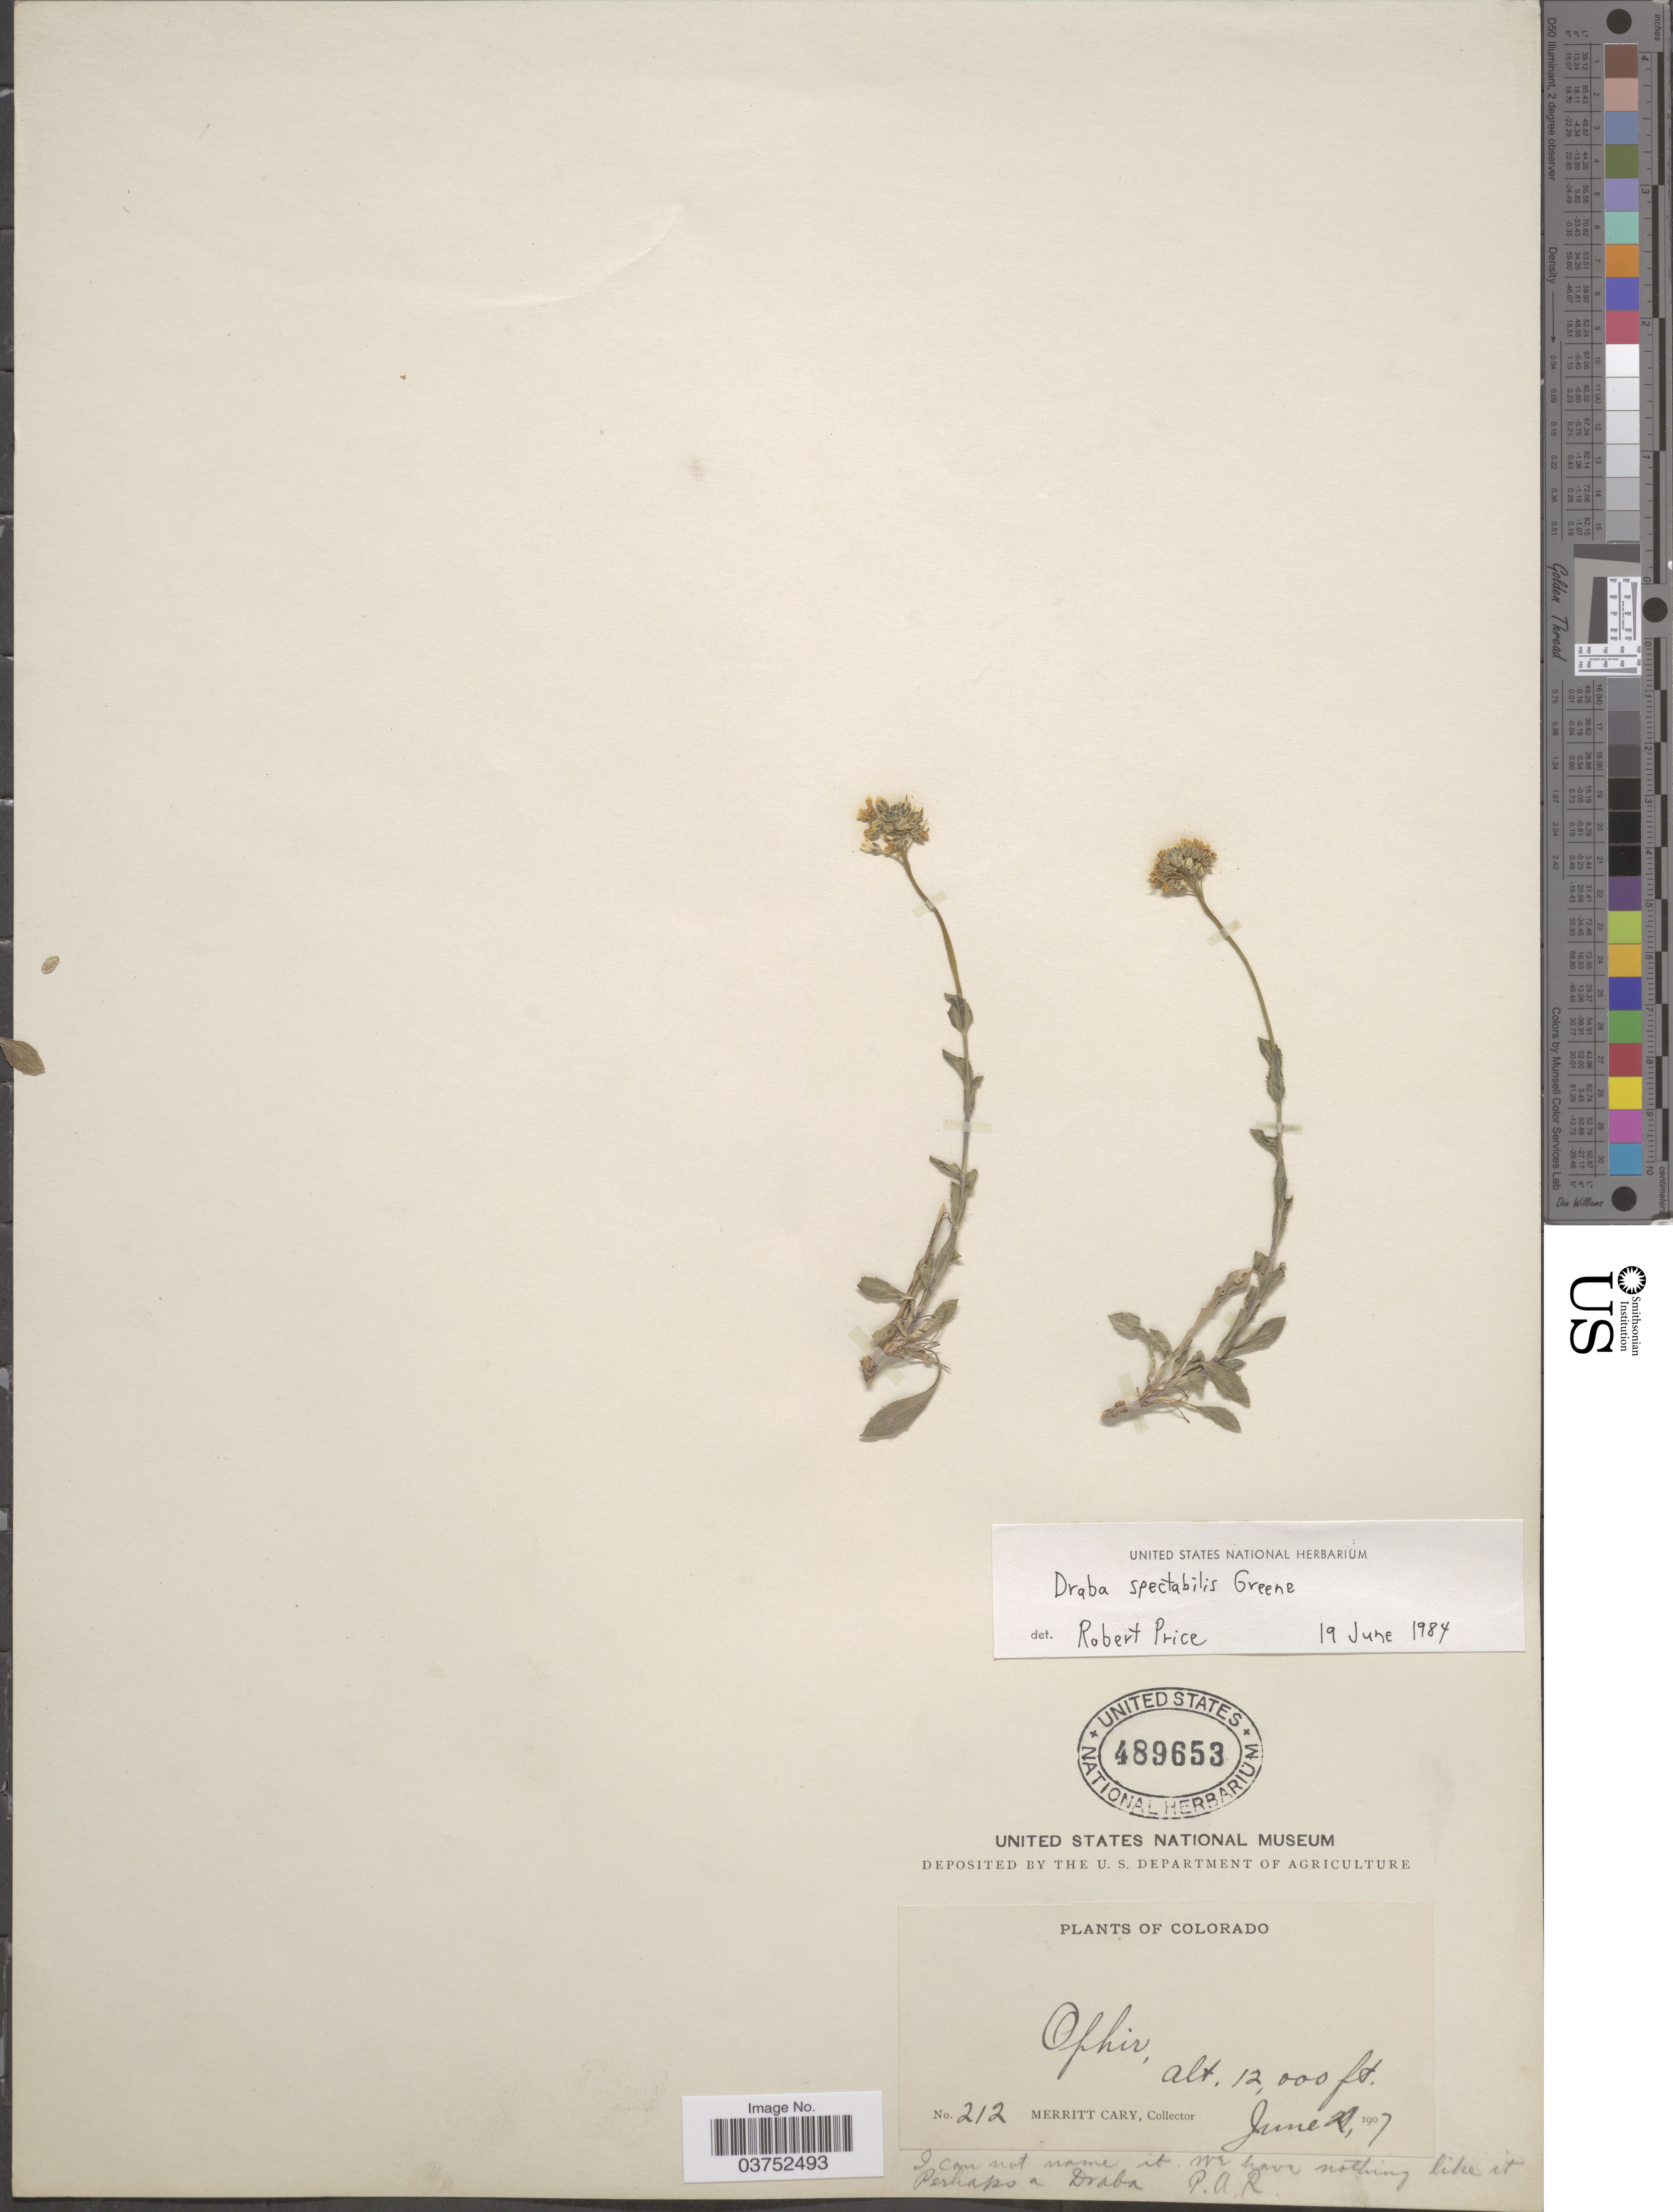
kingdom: Plantae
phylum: Tracheophyta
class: Magnoliopsida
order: Brassicales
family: Brassicaceae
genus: Draba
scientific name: Draba spectabilis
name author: Greene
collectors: M. Cary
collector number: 212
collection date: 1907-06-29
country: United States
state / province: Colorado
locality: Ophir.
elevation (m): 3658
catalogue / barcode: US 489653